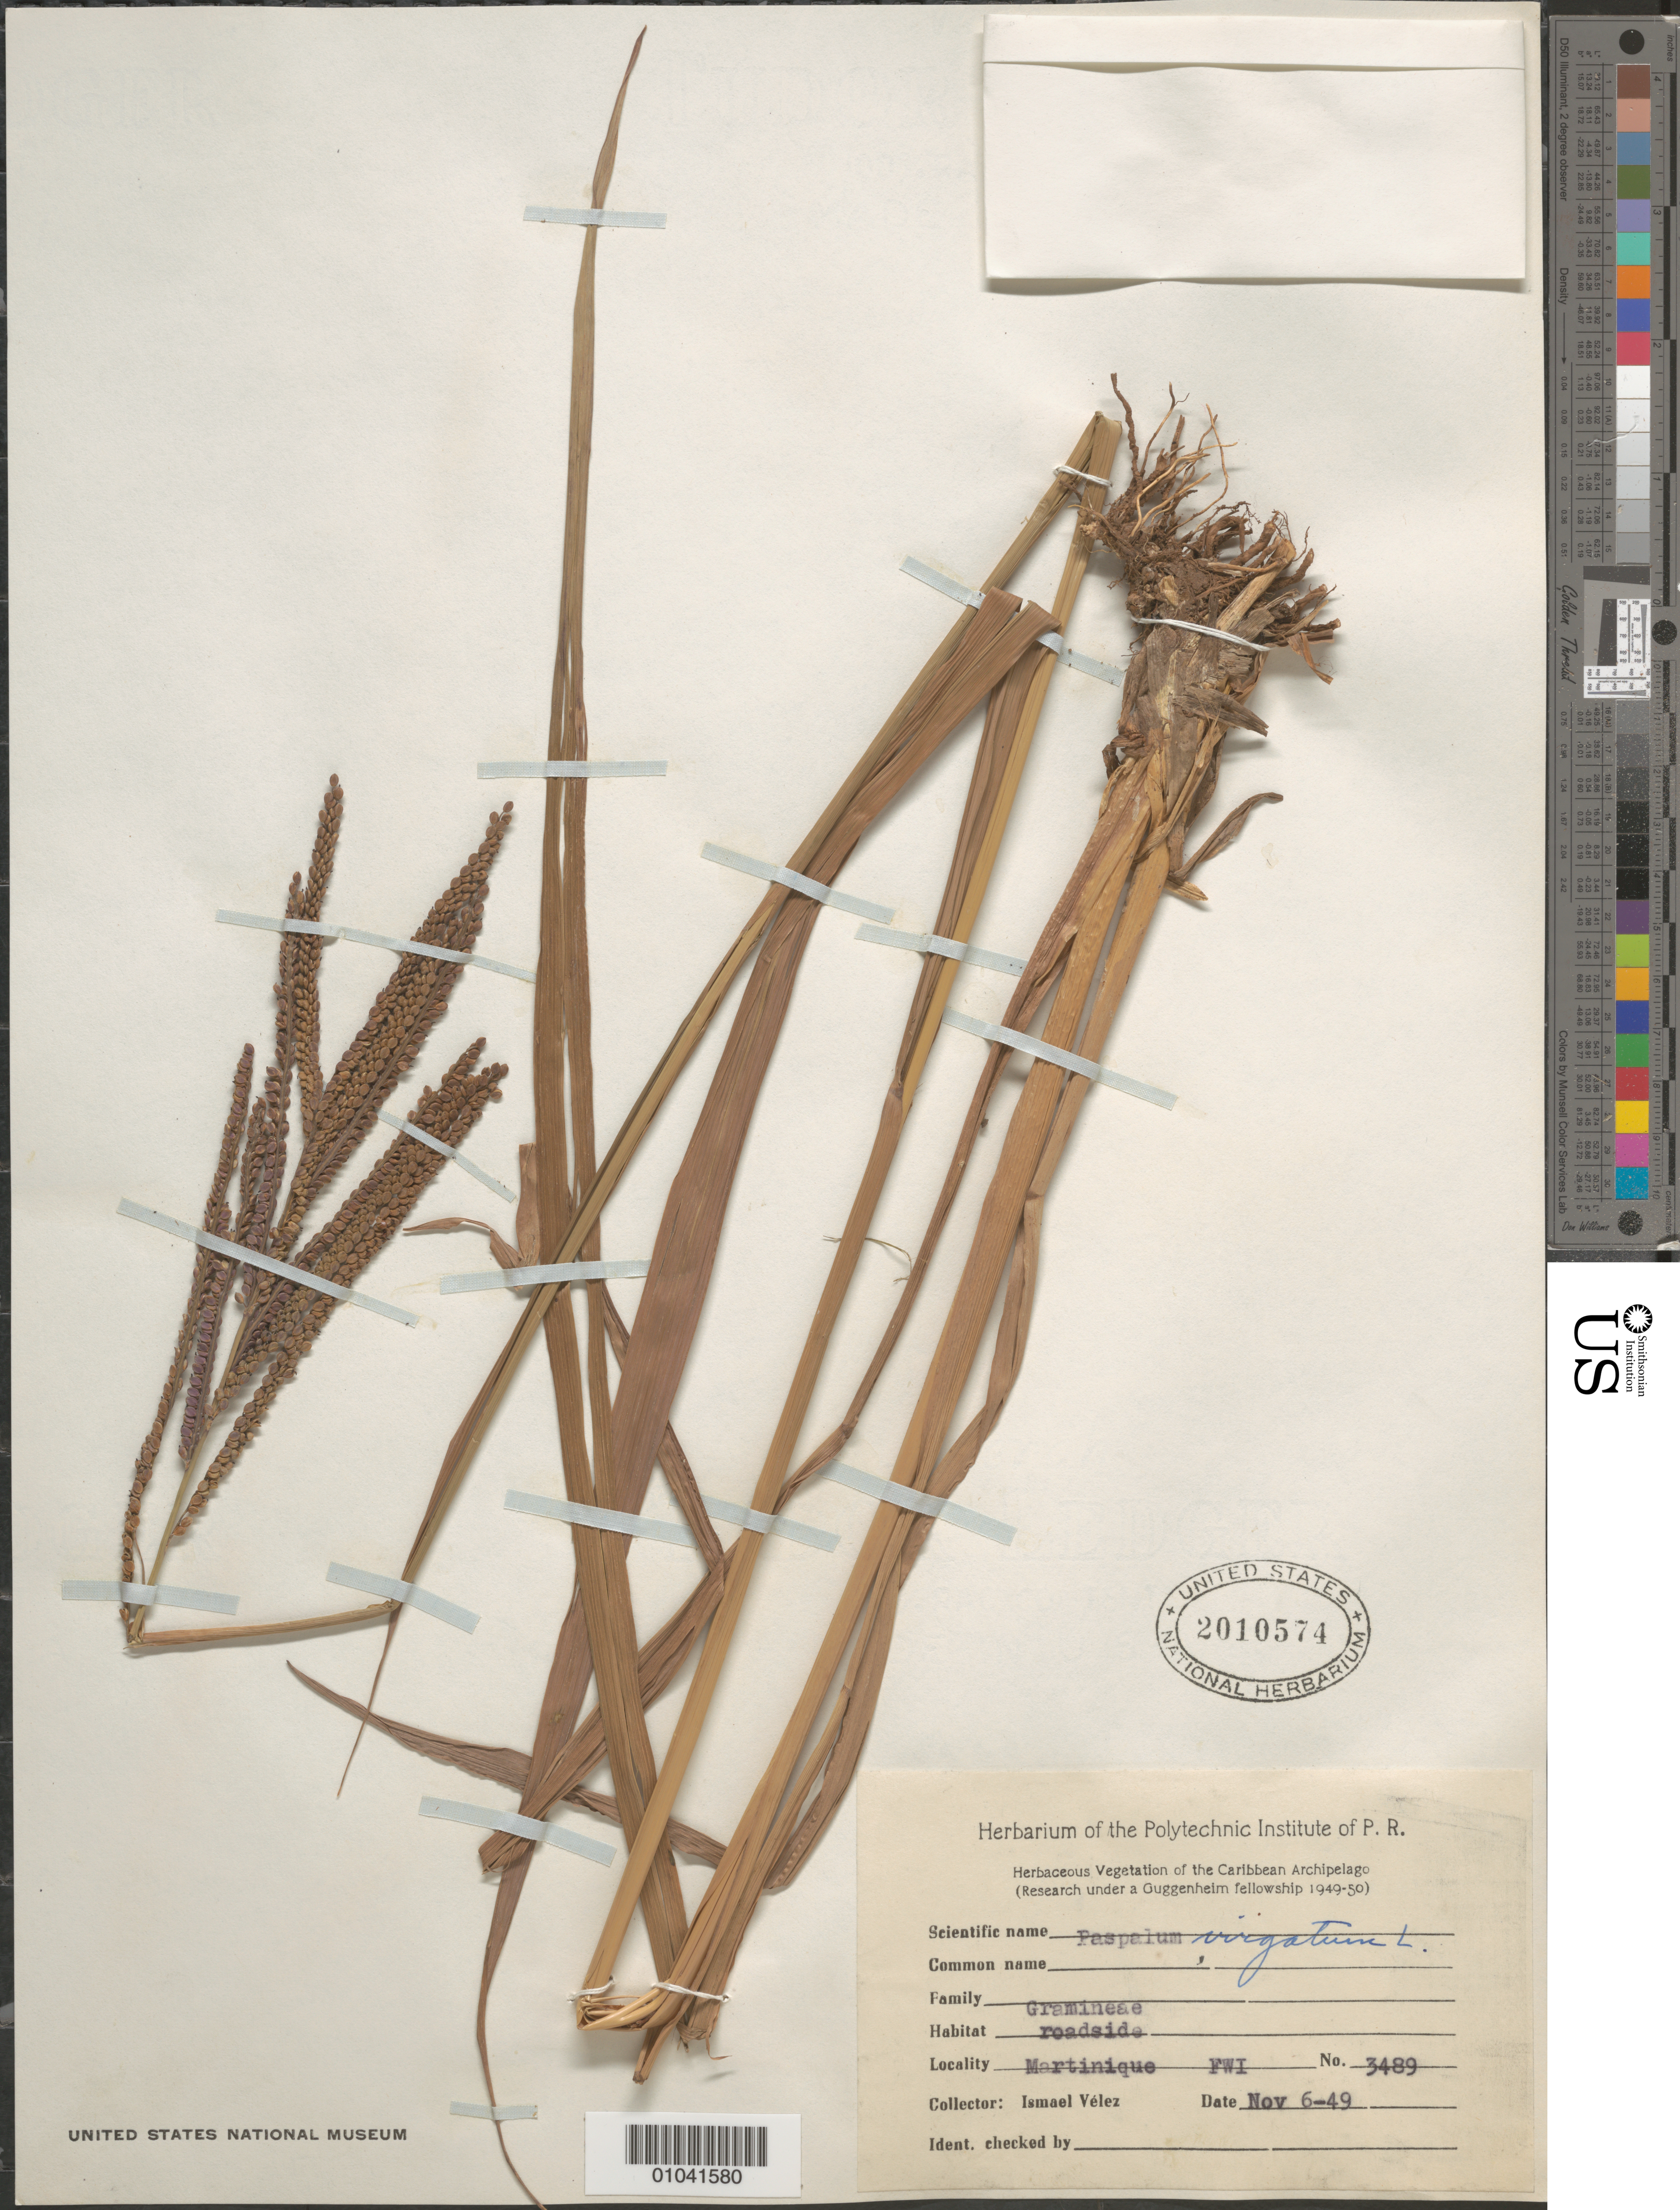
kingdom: Plantae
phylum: Tracheophyta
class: Liliopsida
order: Poales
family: Poaceae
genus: Paspalum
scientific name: Paspalum virgatum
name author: L.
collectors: I. Velez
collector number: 3489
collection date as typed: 06 Nov 1949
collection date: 1949-11-06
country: Martinique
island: Martinique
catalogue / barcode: US 2010574